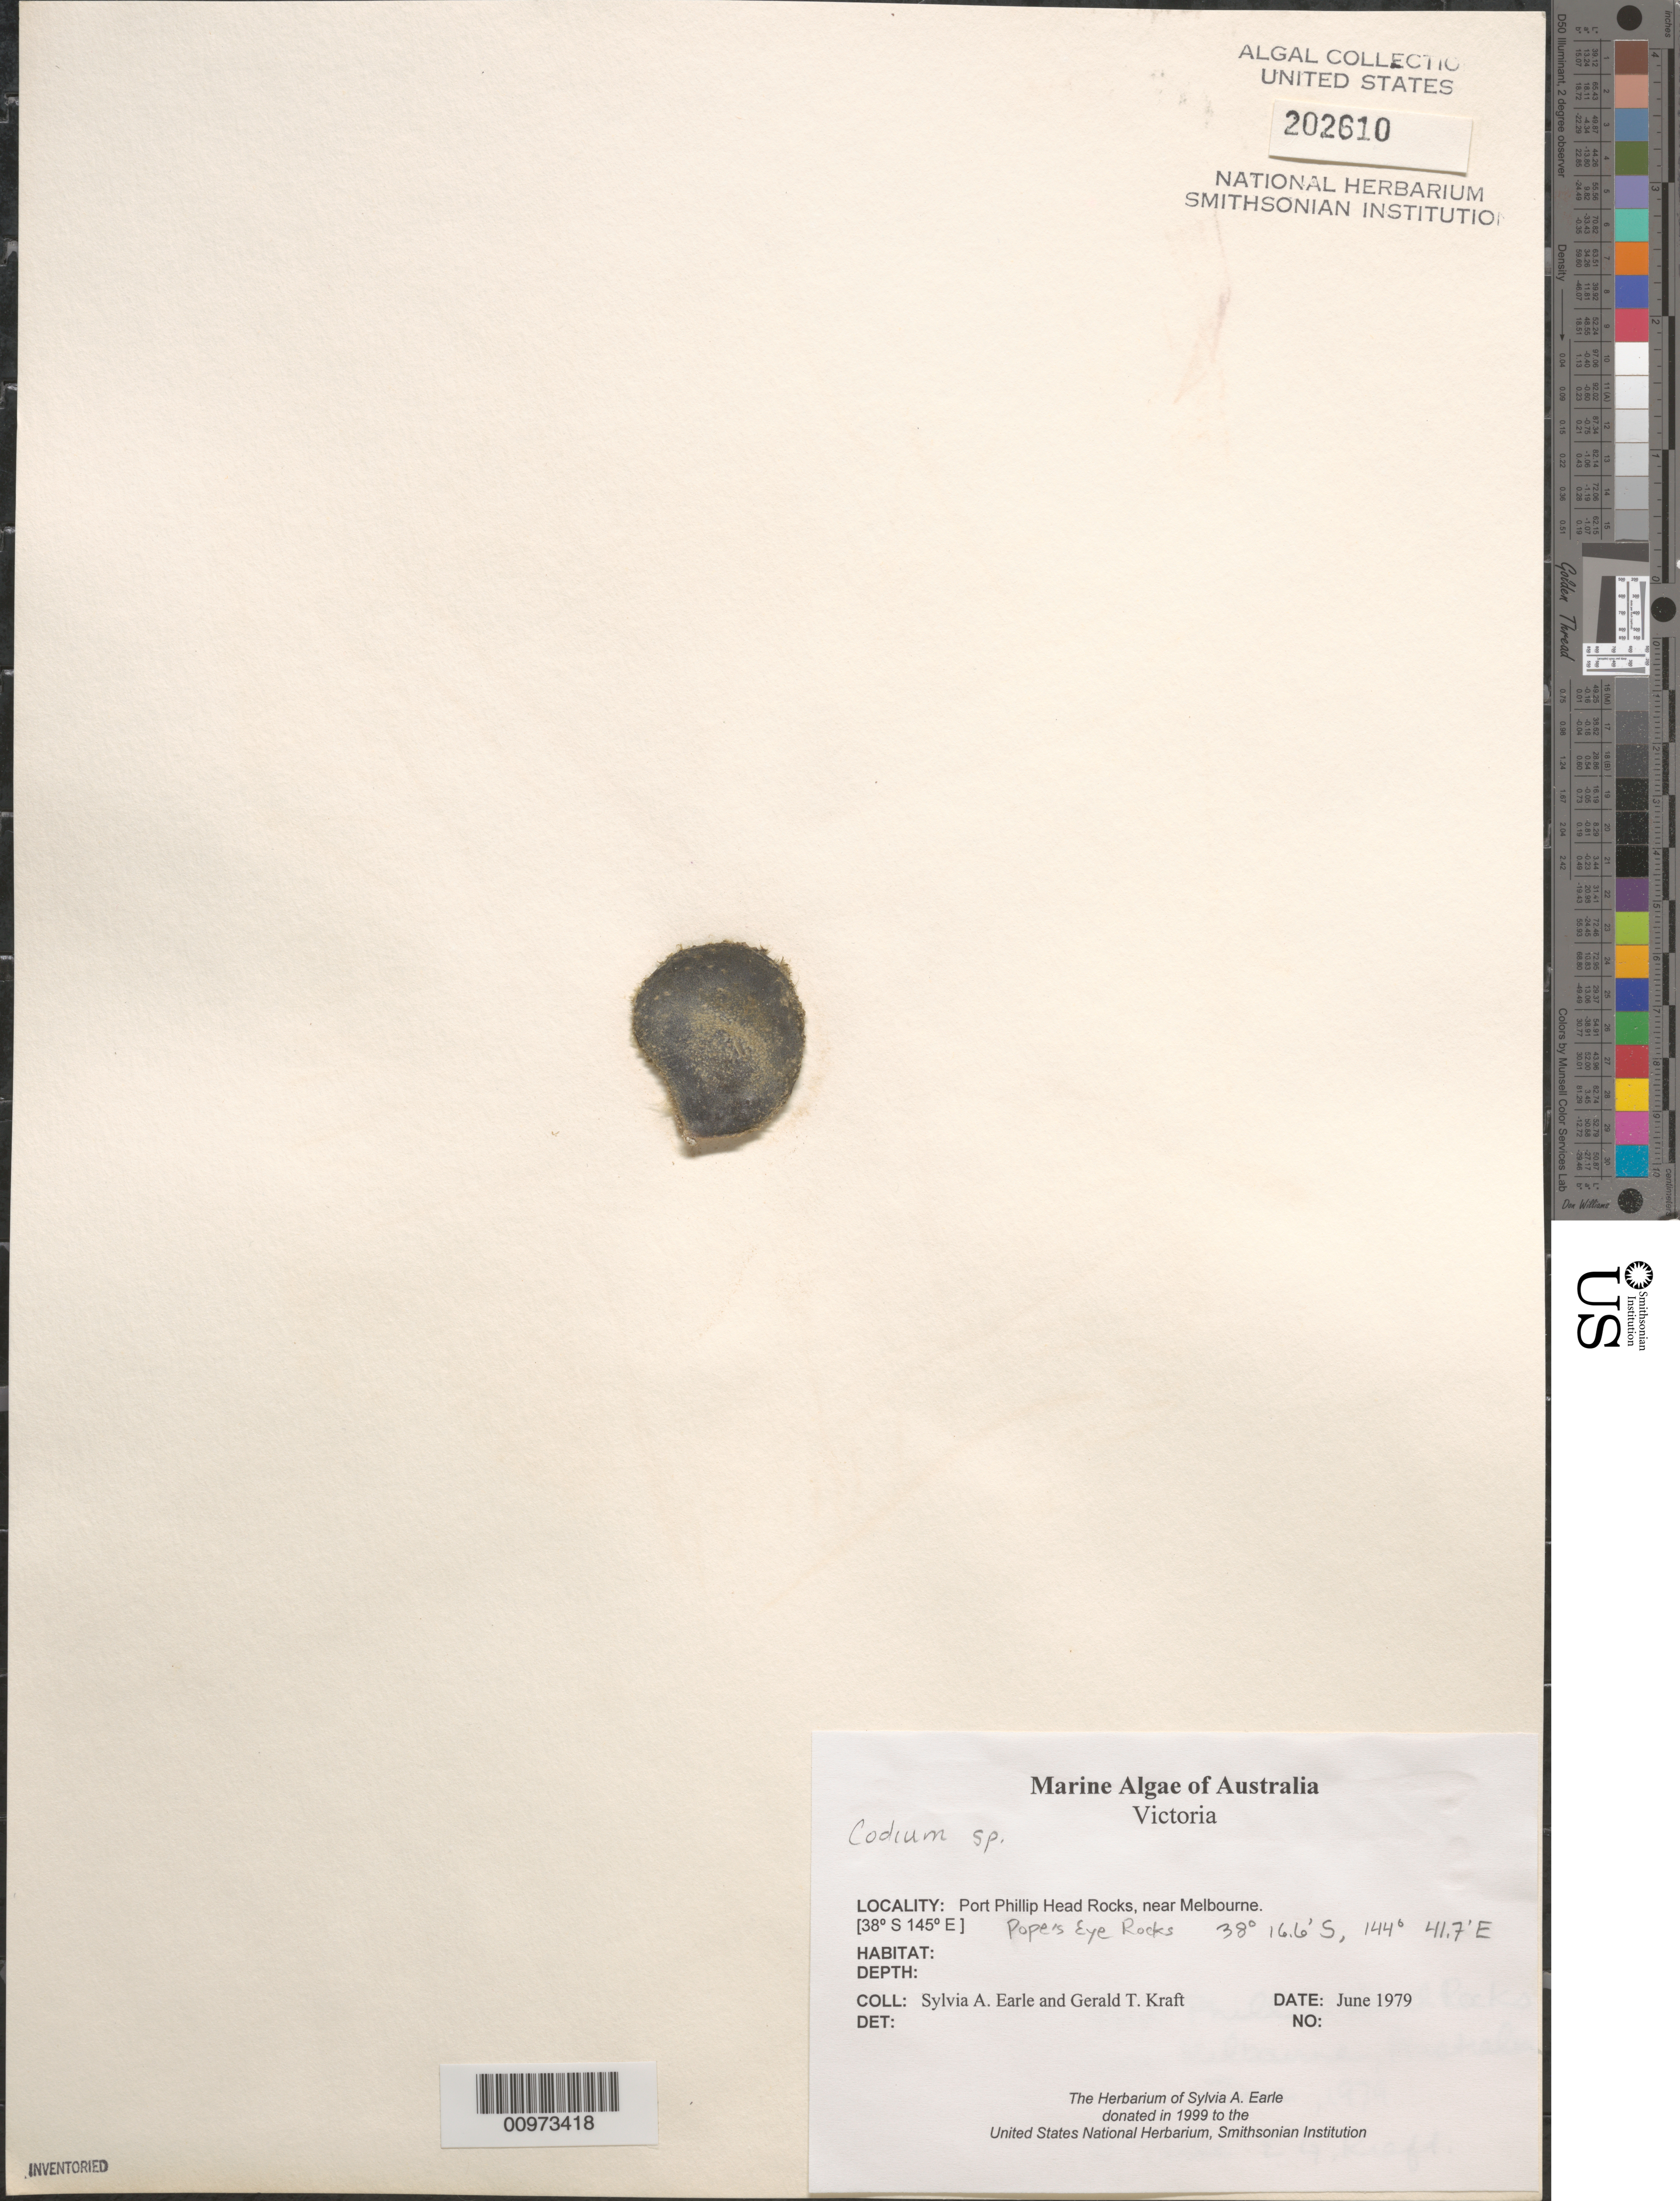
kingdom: Plantae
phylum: Chlorophyta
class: Ulvophyceae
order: Bryopsidales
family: Codiaceae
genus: Codium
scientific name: Codium sp.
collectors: S. A. Earle & G. T. Kraft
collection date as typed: Jun 1979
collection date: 1979-06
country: Australia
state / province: Victoria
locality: Pope's Eye Rocks, Port Phillip Head Rocks, near Melbourne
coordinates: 38 16.6' S, 144 41.7' E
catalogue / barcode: US 202610